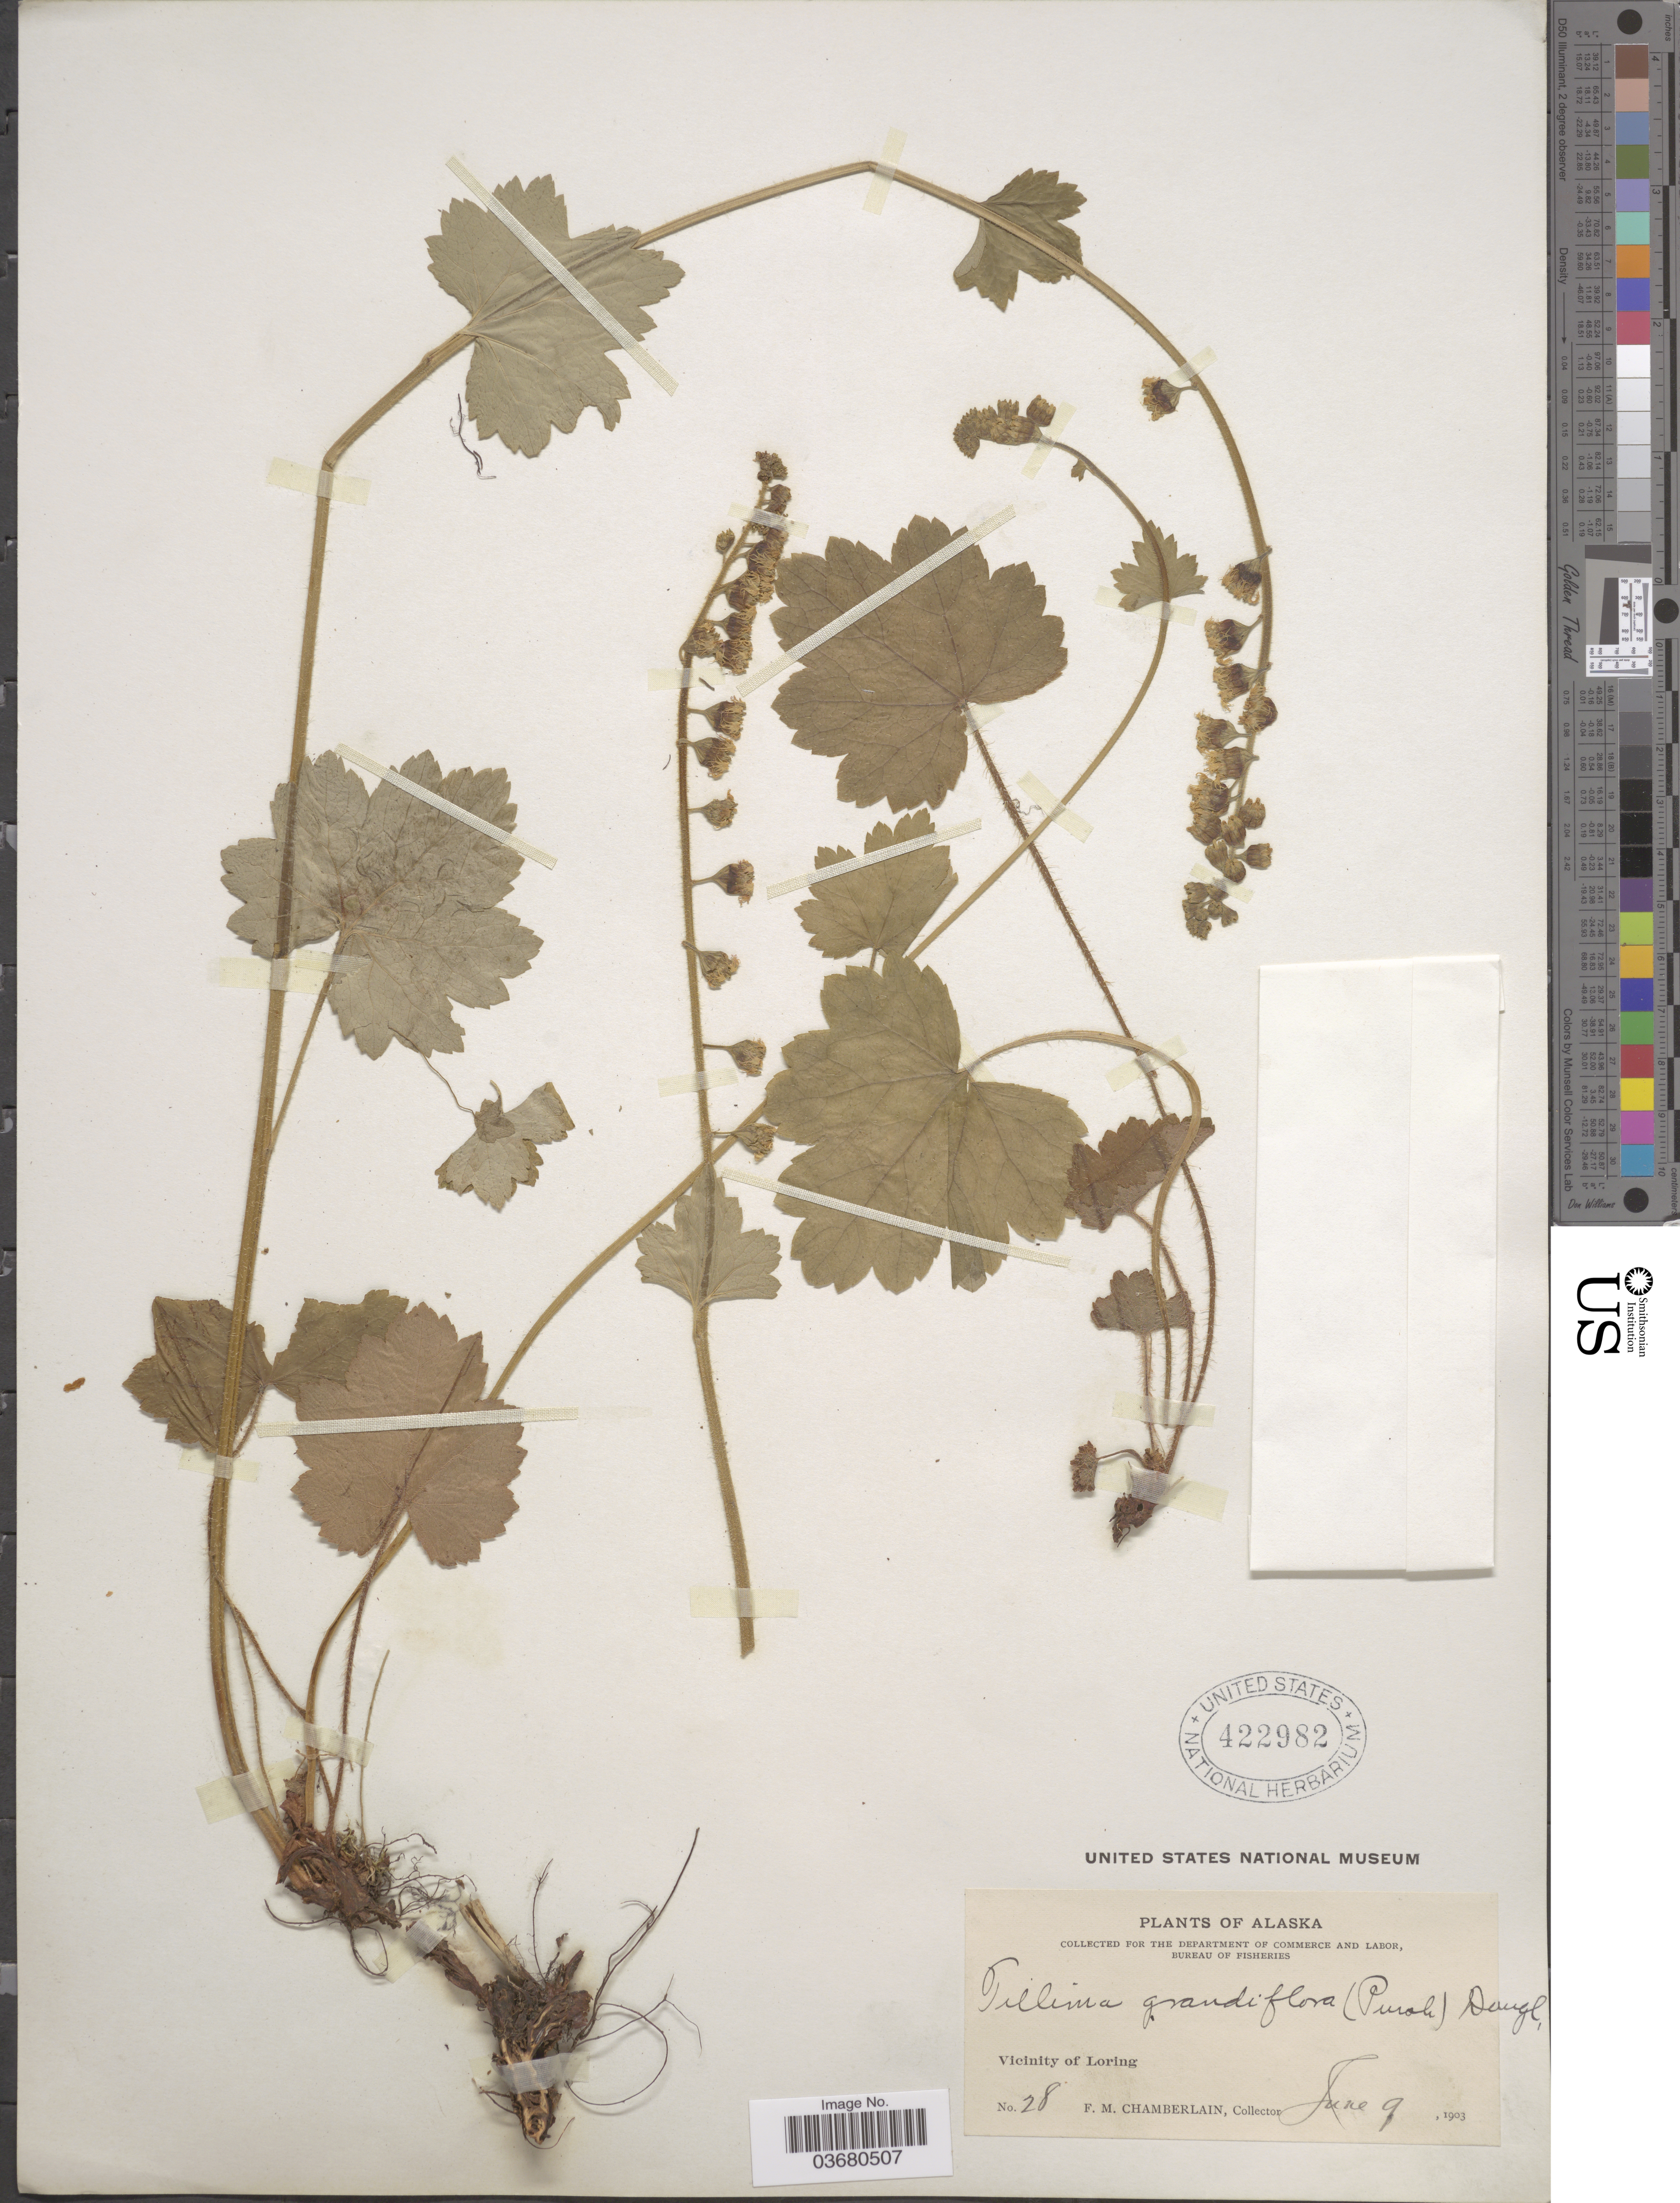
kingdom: Plantae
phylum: Tracheophyta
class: Magnoliopsida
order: Saxifragales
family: Saxifragaceae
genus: Tellima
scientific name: Tellima grandiflora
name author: (Pursh) Douglas ex Lindl.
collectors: F. Chamberlain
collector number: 28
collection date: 1903-06-09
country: United States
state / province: Alaska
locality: Vicinity of Loring.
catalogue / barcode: US 422982